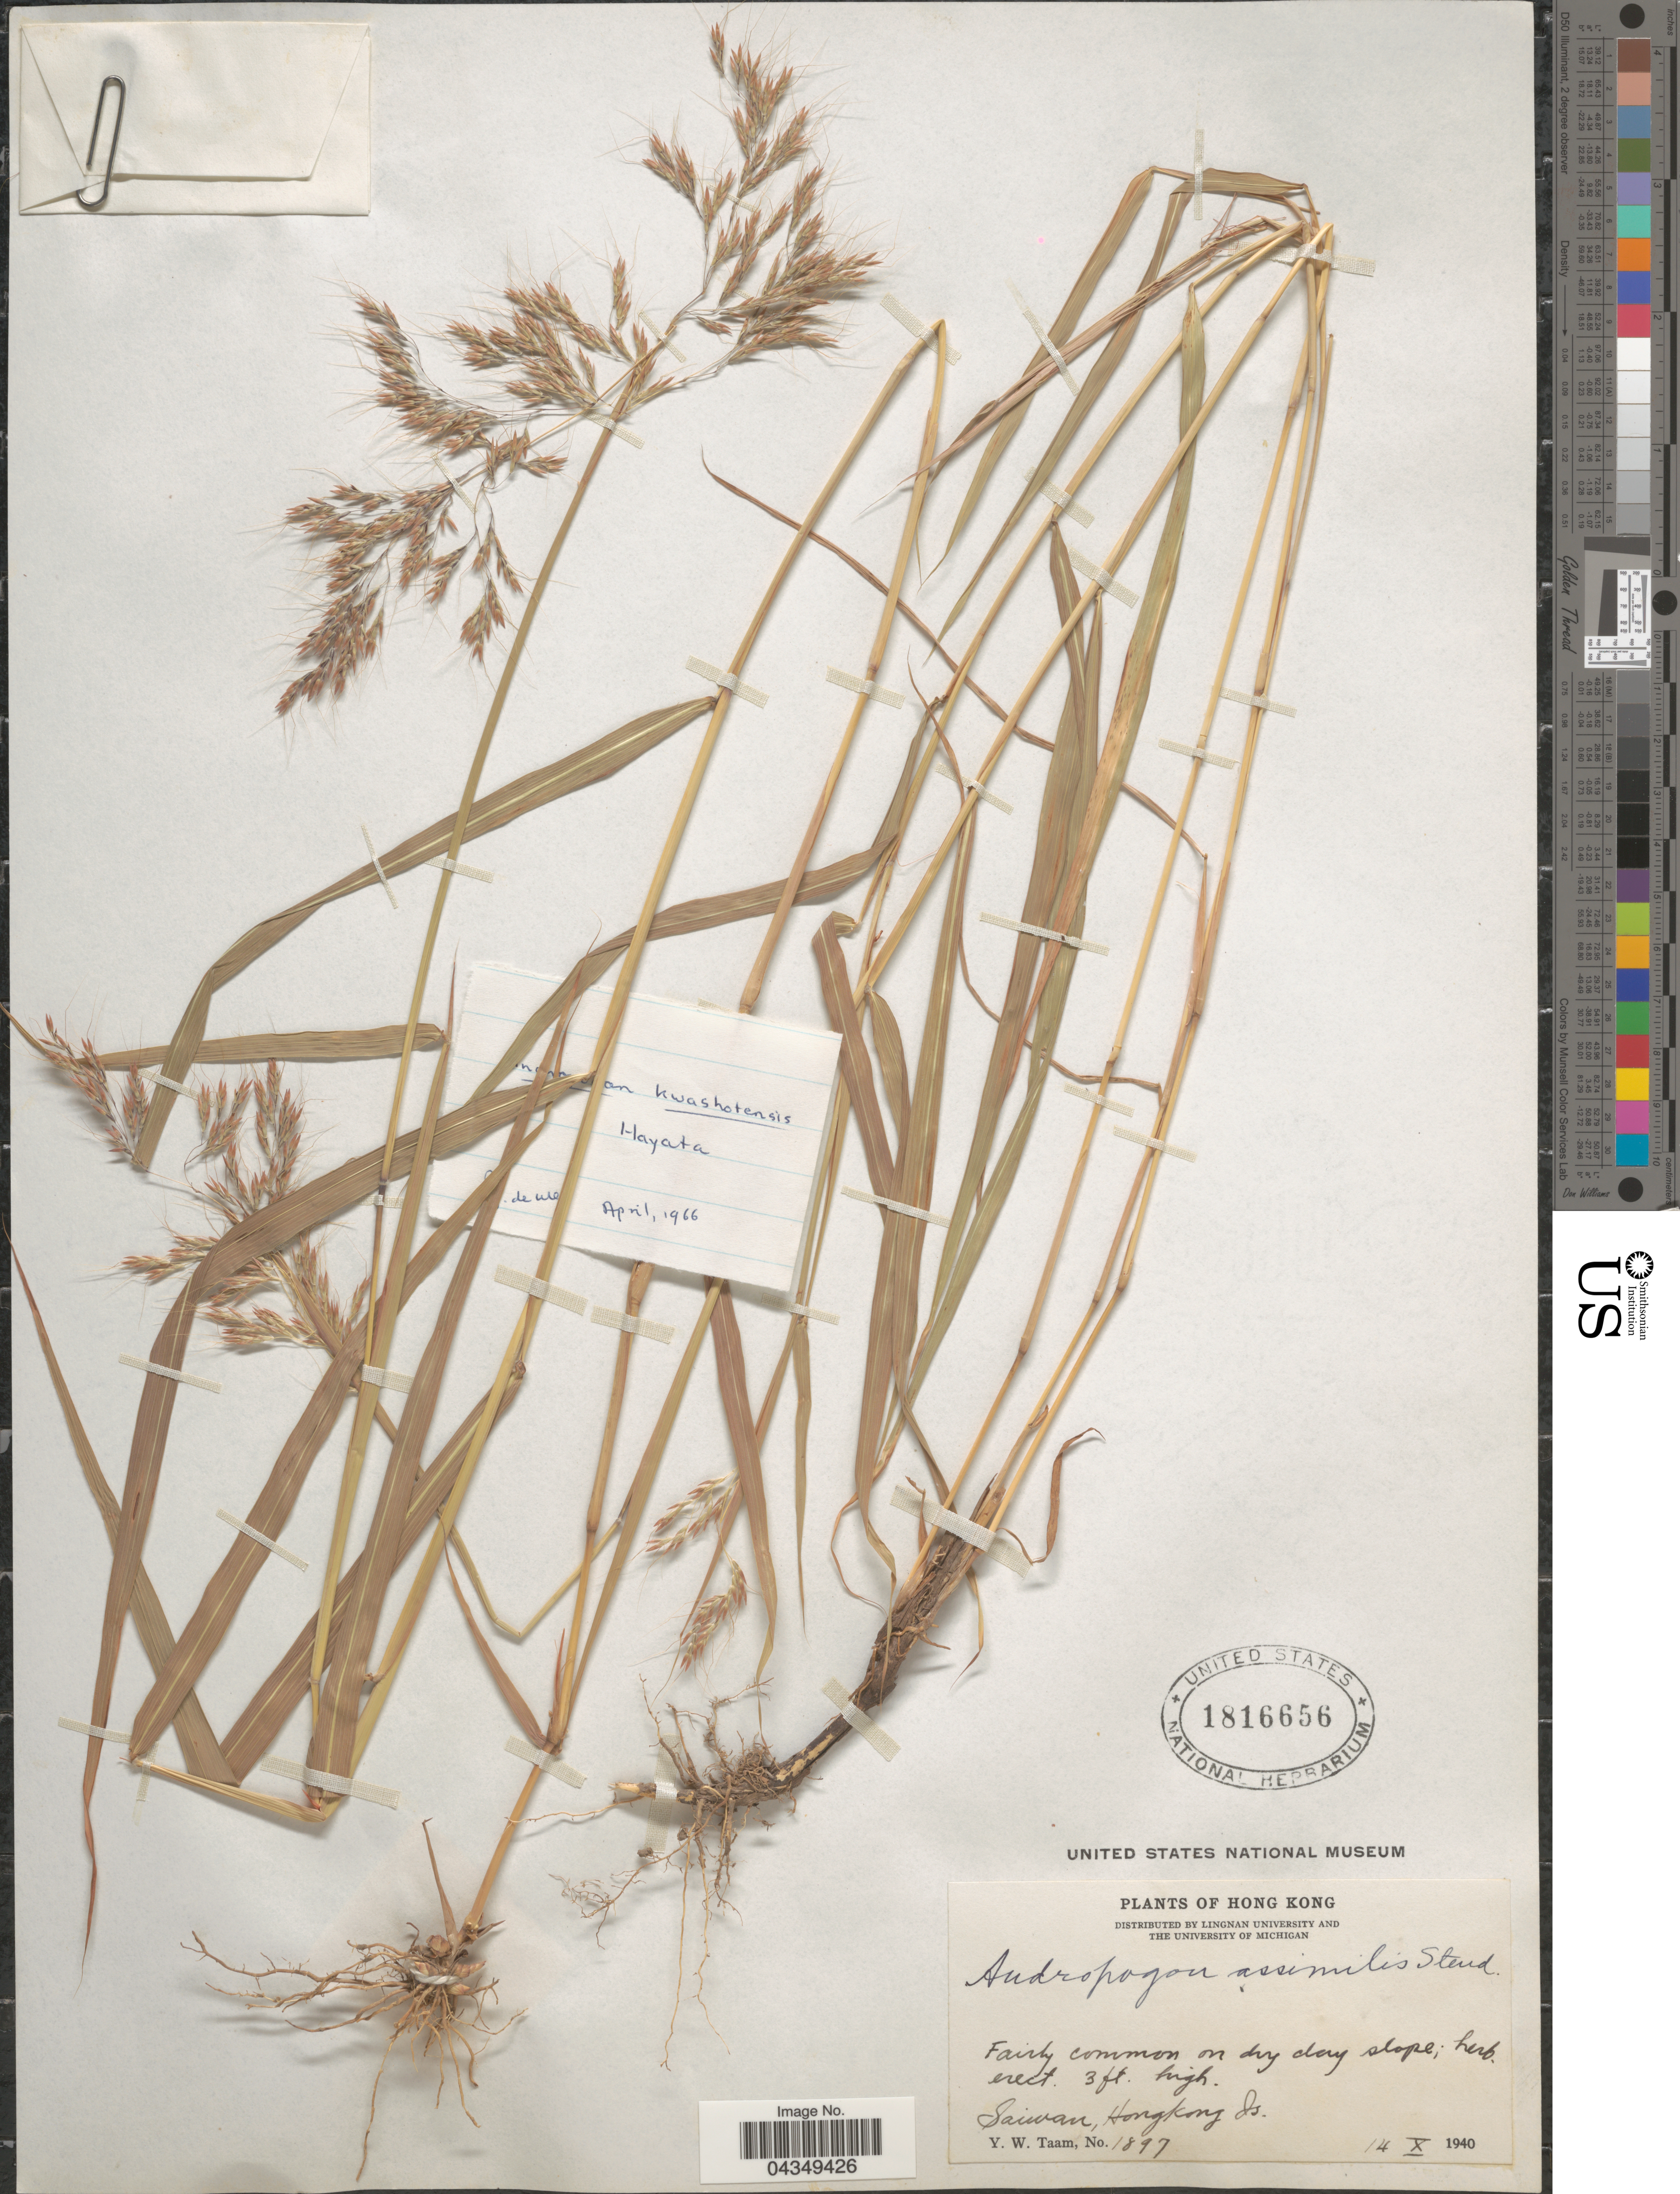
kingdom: Plantae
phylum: Tracheophyta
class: Liliopsida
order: Poales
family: Poaceae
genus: Capillipedium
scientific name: Capillipedium assimile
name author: (Steud.) A. Camus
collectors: Y. W. Taam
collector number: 1897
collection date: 1940-10-14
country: China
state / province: Hong Kong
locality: Fairly common on dry day slope. Saiwan, Hongkong Is.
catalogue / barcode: US 1816656